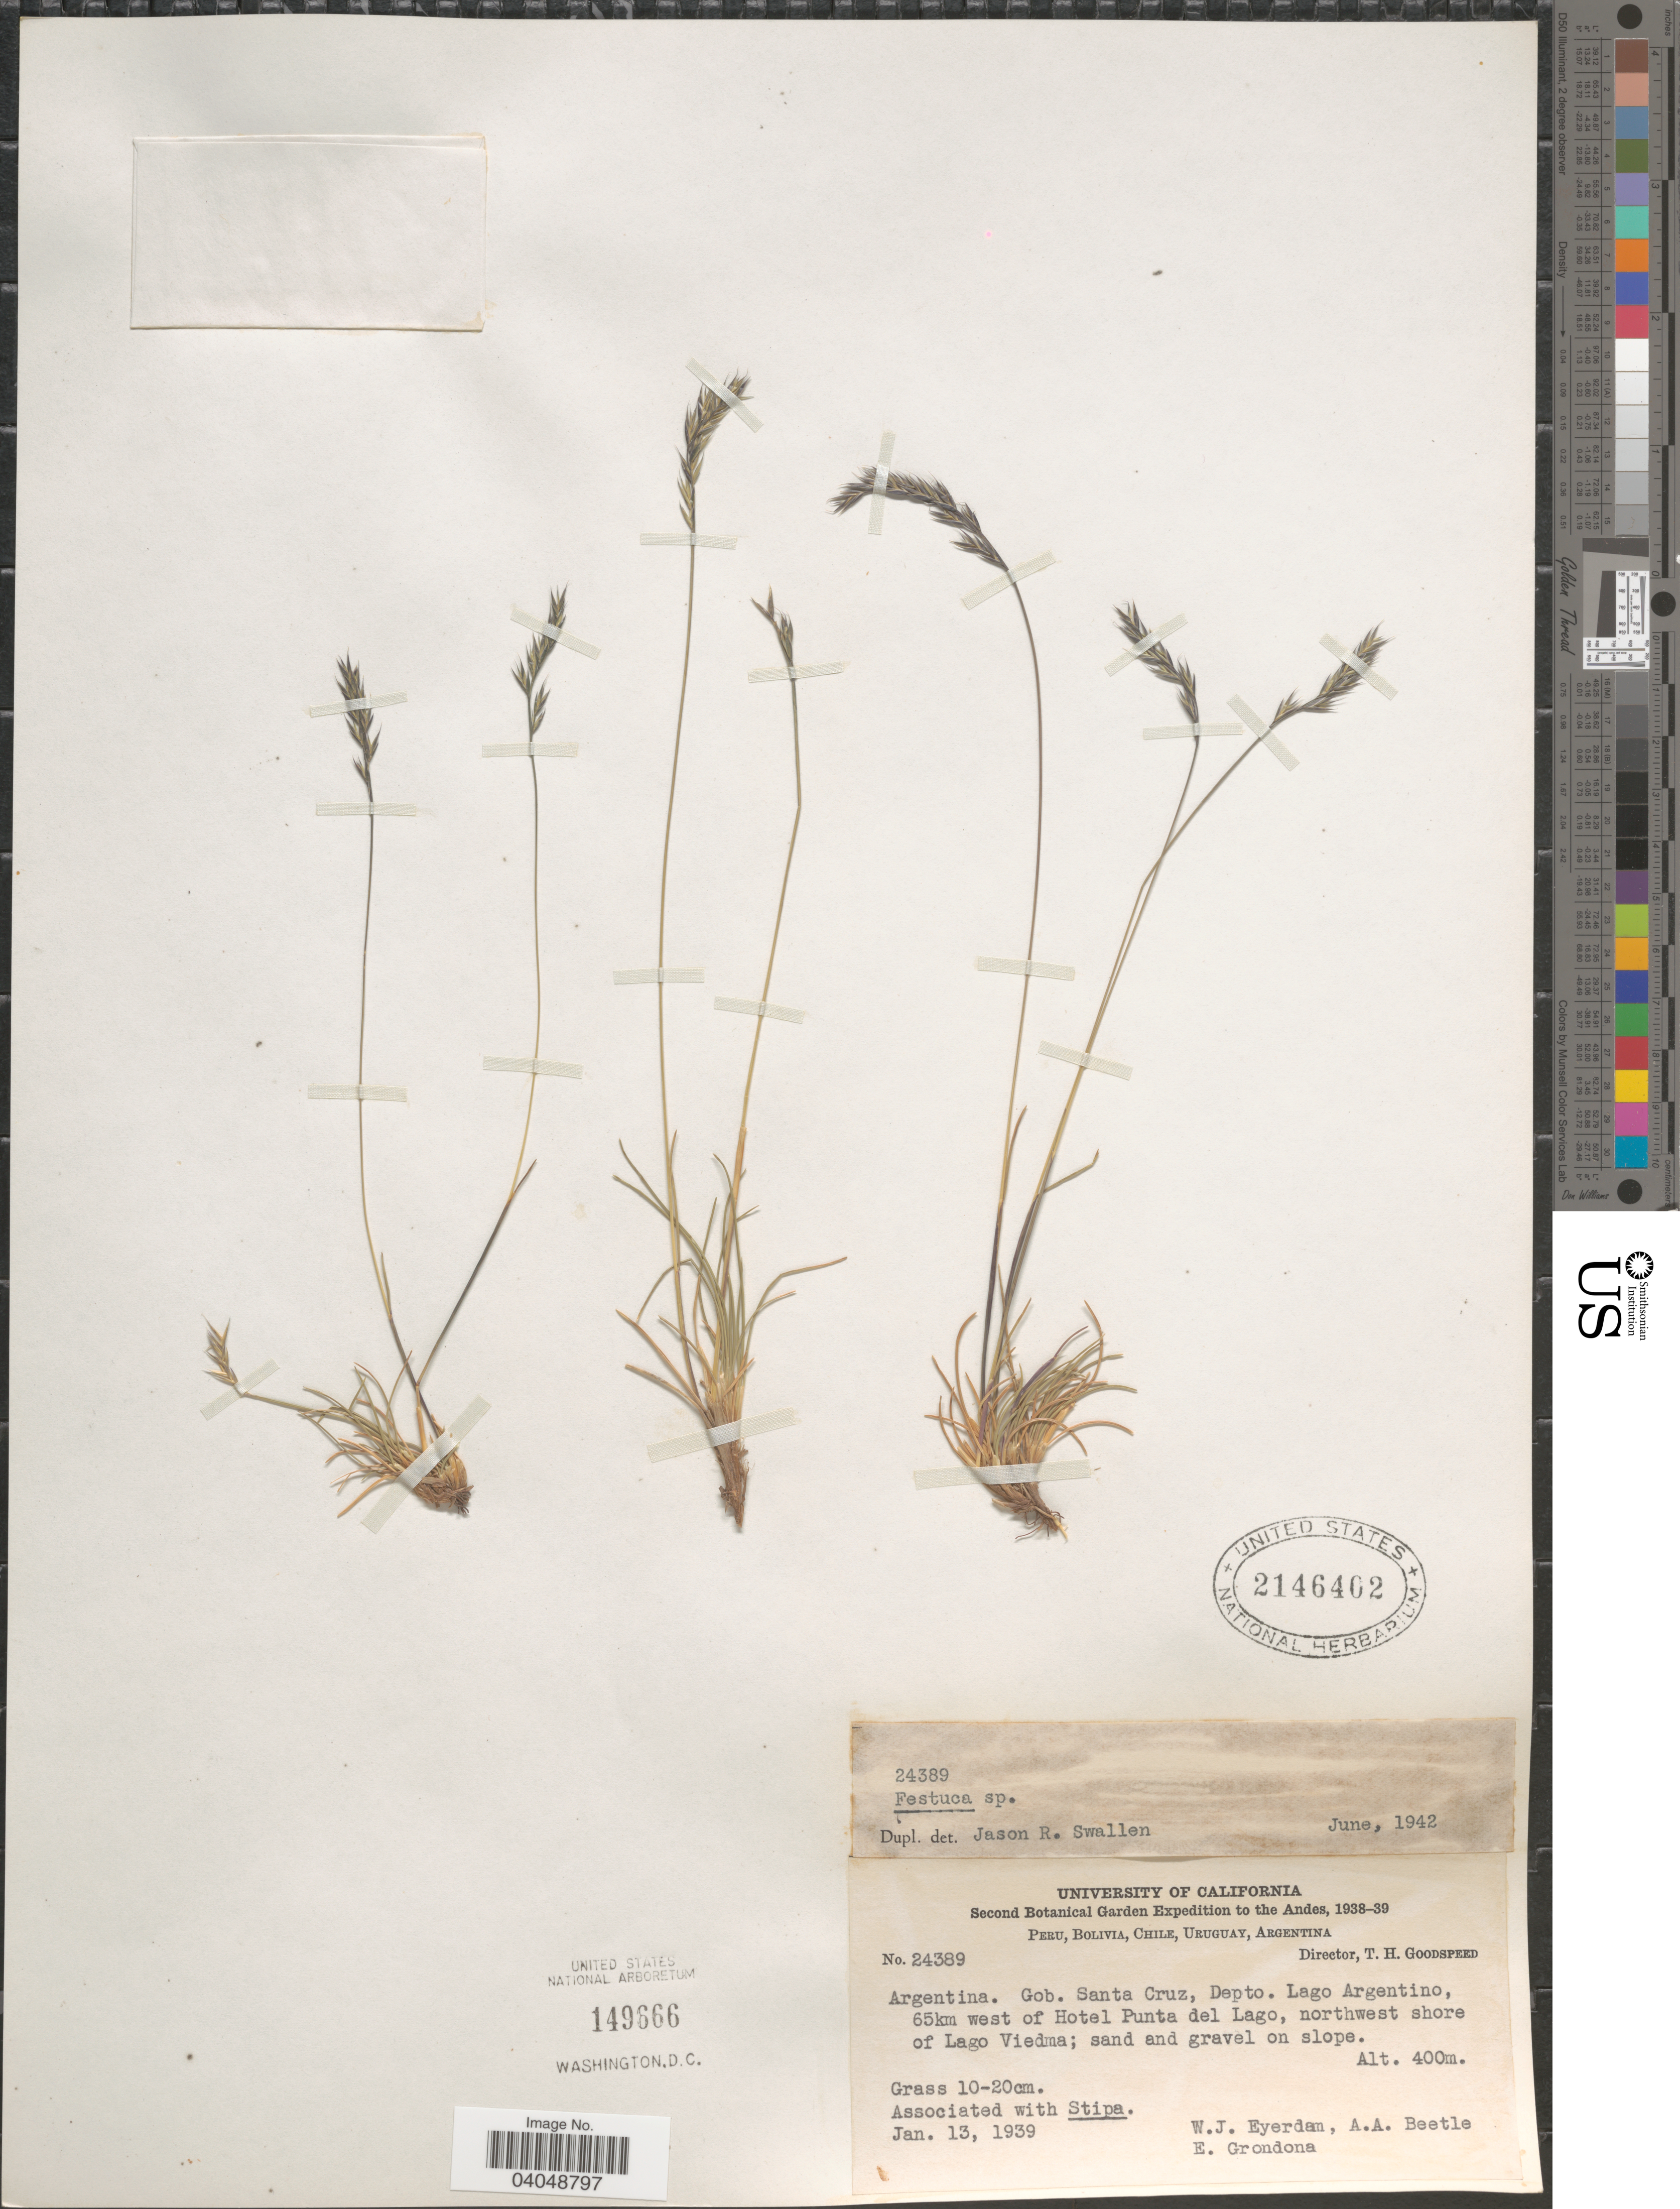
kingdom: Plantae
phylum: Tracheophyta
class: Liliopsida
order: Poales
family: Poaceae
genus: Festuca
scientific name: Festuca sp.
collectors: W. J. Eyerdam, A. A. Beetle & E. Grondona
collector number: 24389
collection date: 1939-01-13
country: Argentina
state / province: Santa Cruz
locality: The Andes. Gob. Santa Cruz, Depto. Lago Argentino, 65km west of Hotel Punta del Lago, northwest shore of Lago Viedma.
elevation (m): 400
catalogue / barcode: US 2146402